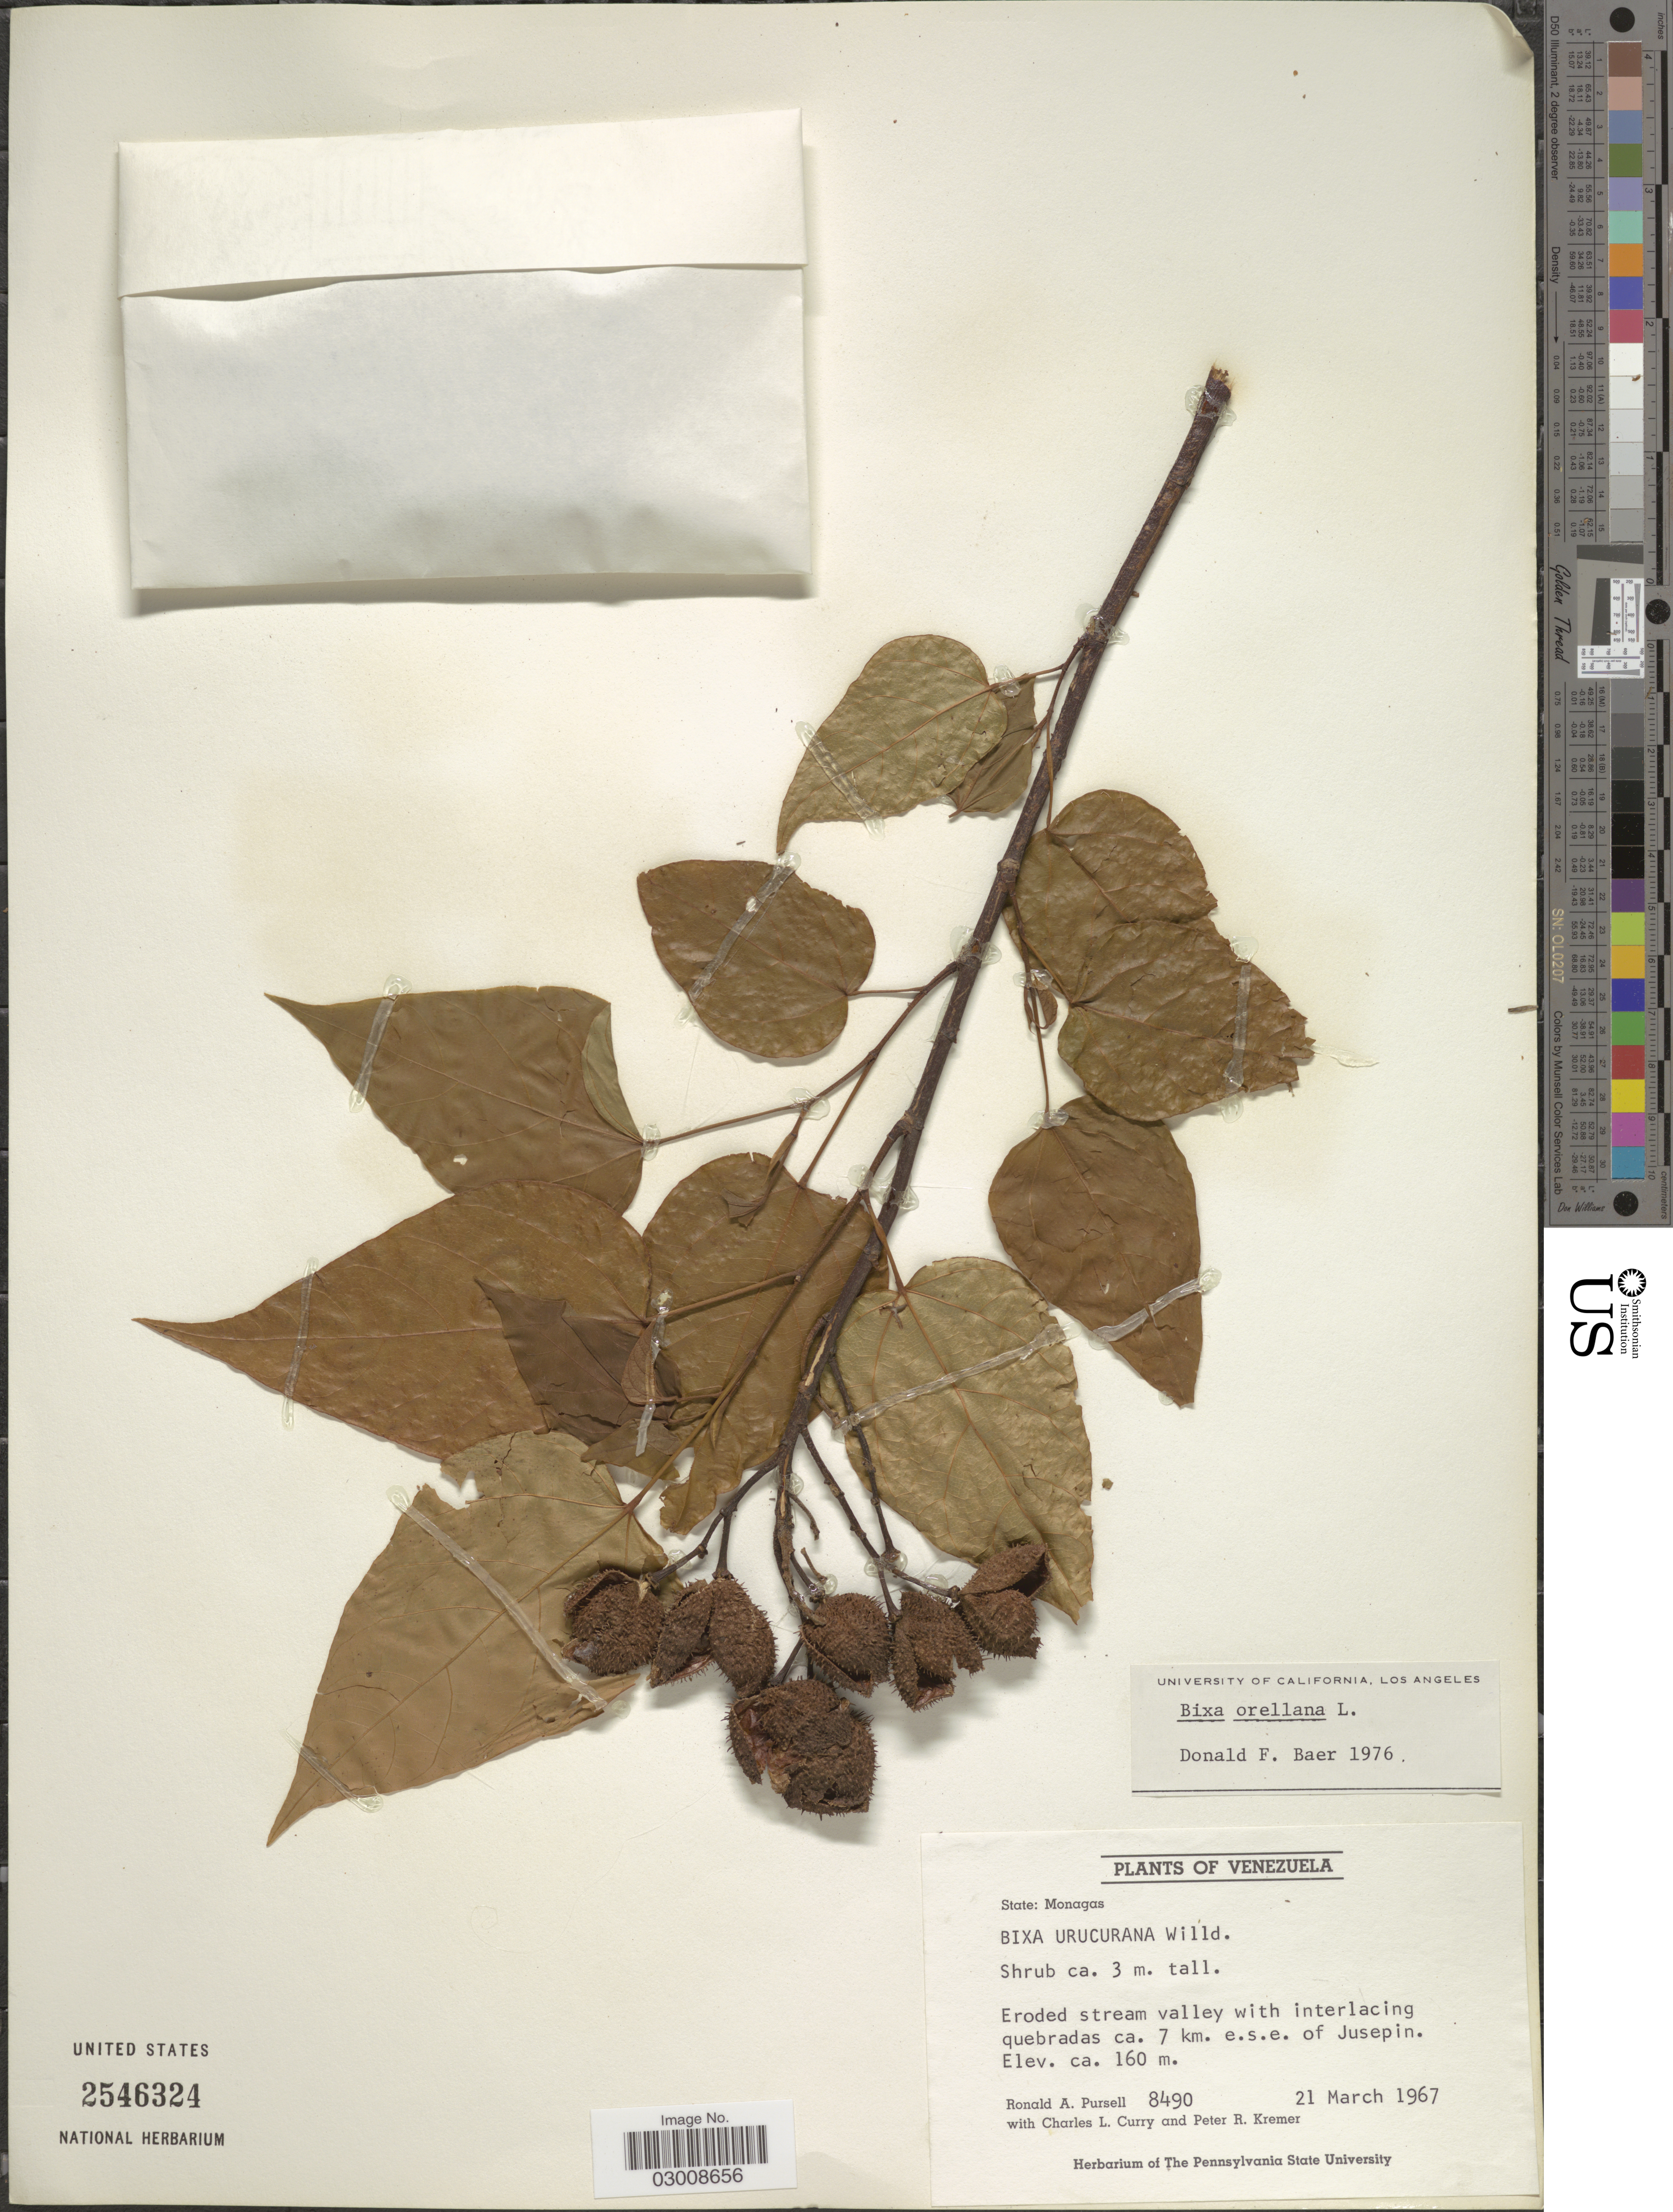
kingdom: Plantae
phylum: Tracheophyta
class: Magnoliopsida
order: Malvales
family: Bixaceae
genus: Bixa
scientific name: Bixa orellana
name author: L.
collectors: R. A. Pursell, C. L. Curry & P. Kremer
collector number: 8490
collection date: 1967-03-21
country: Venezuela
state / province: Monagas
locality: Eroded stream valley with interlacing quebradas ca. 7 km. e.s.e of Jusepin.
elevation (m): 160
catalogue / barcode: US 2546324